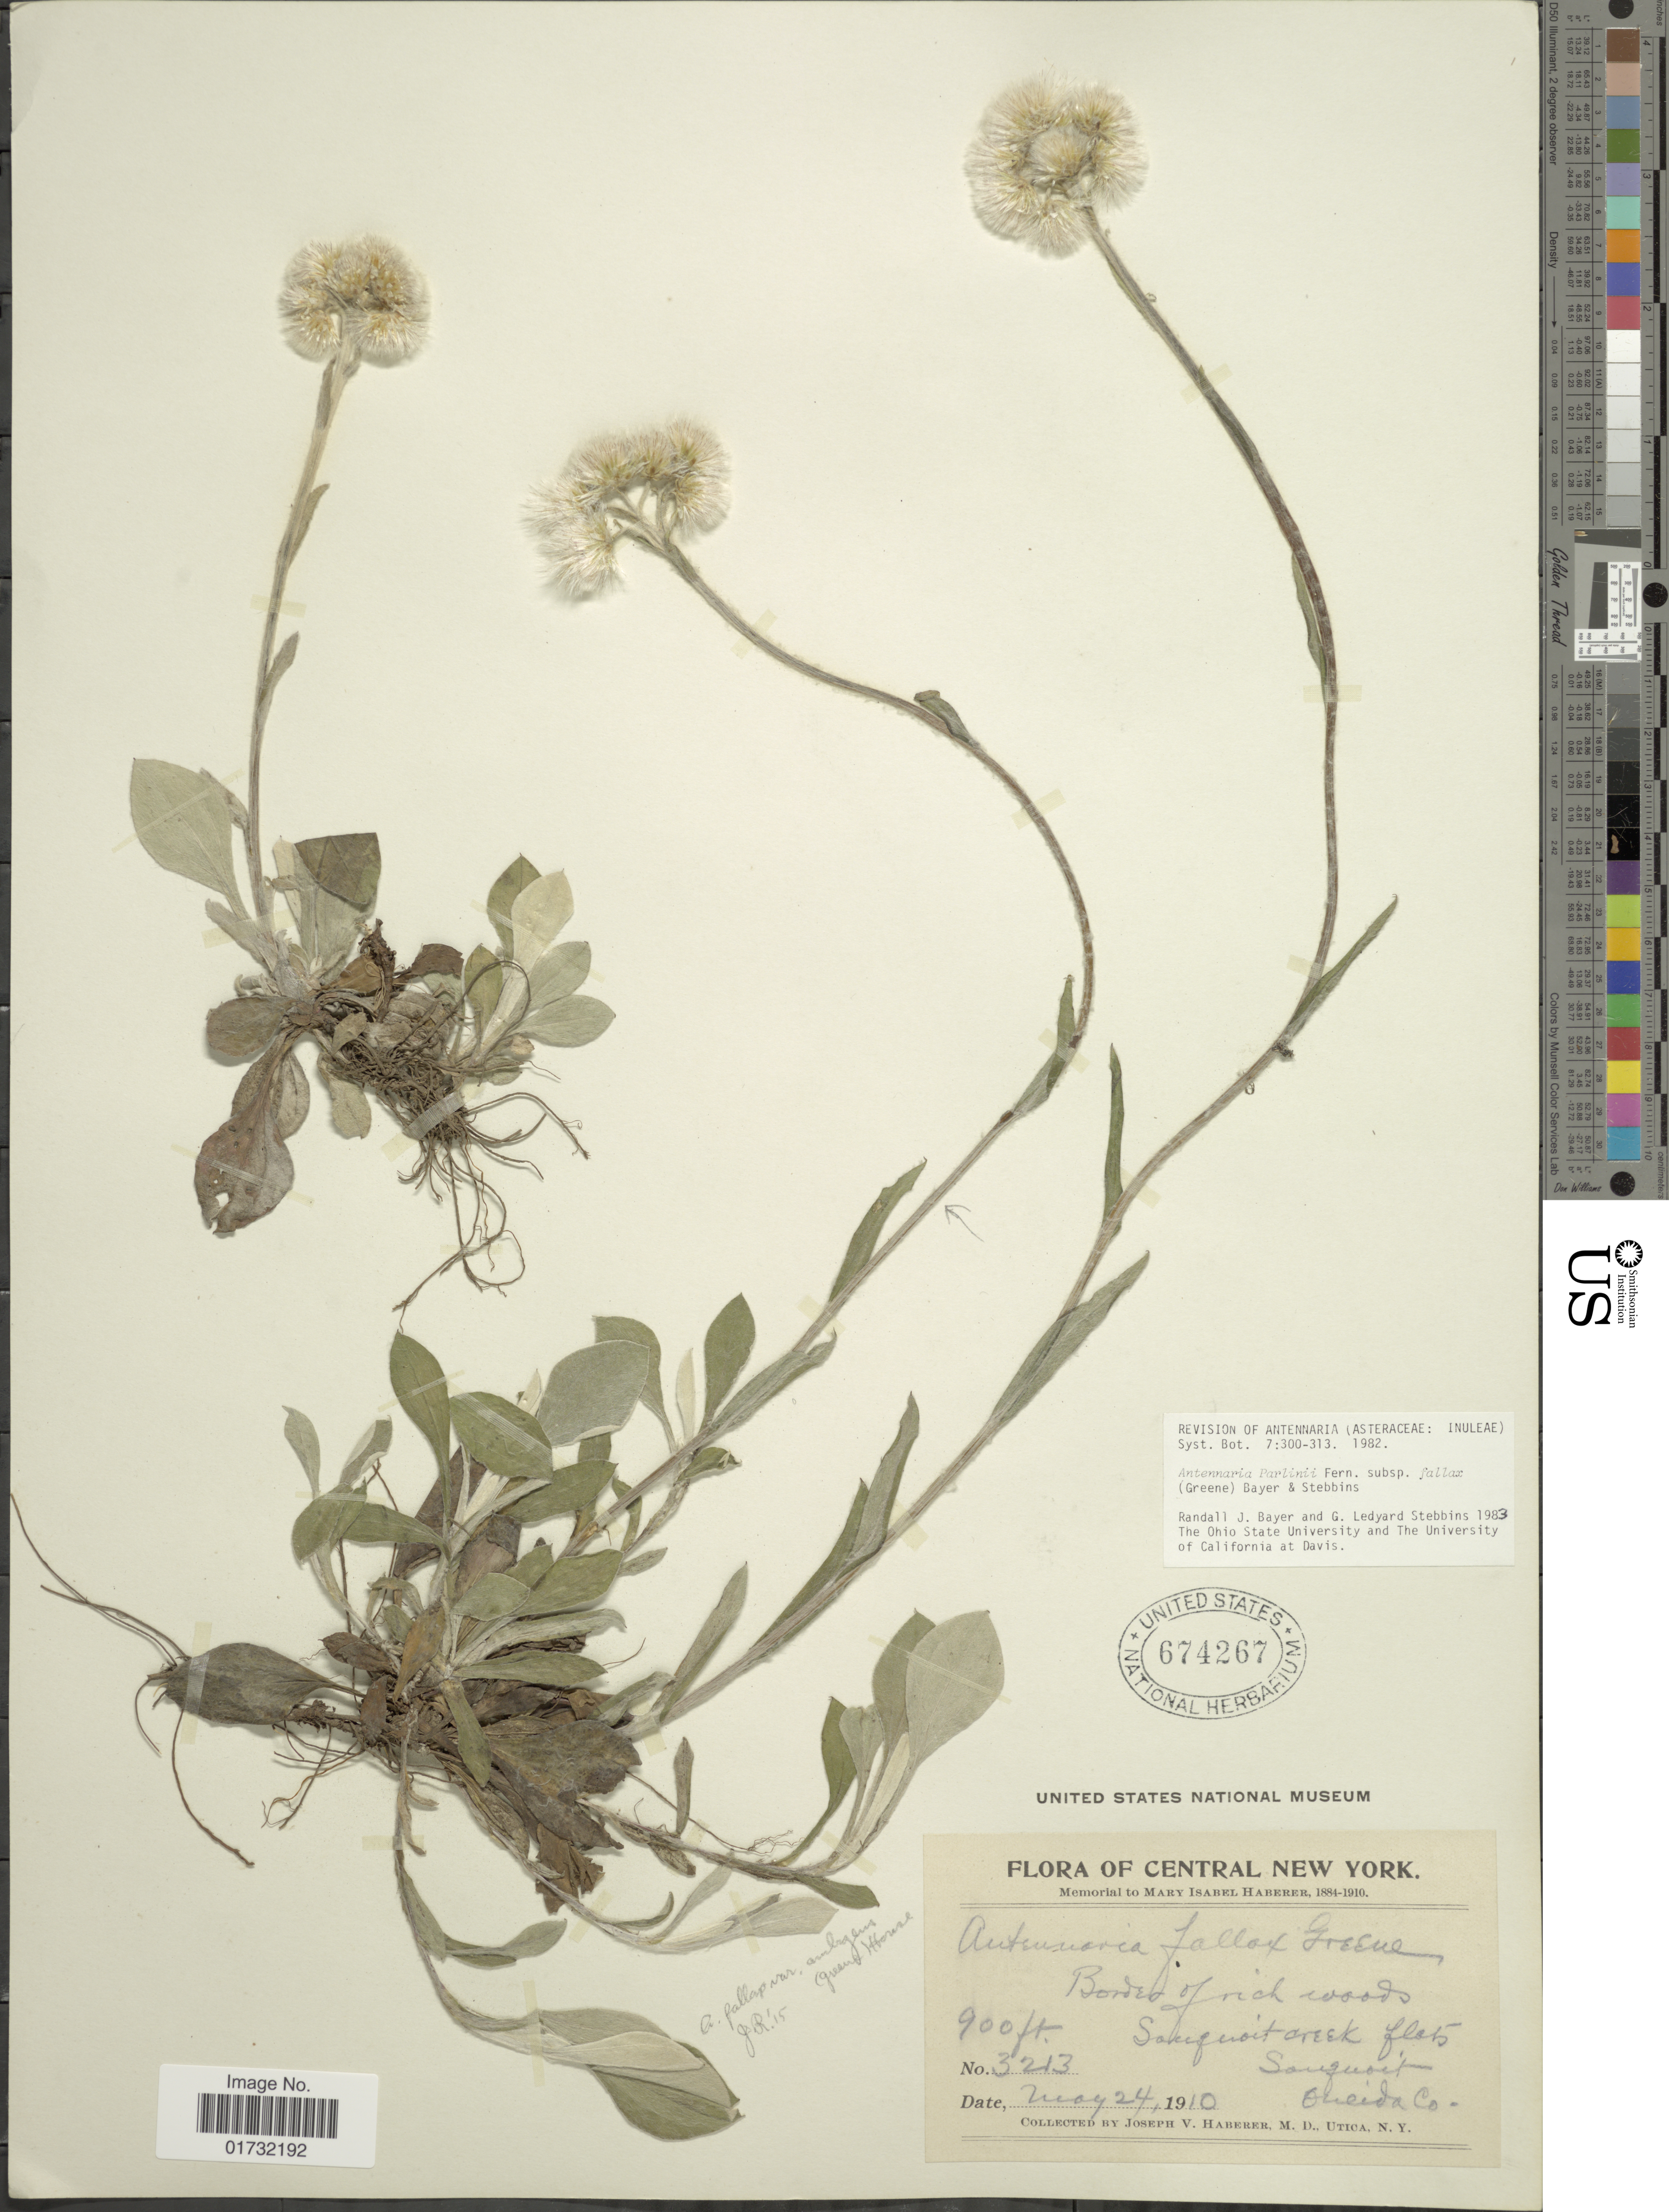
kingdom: Plantae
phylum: Tracheophyta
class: Magnoliopsida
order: Asterales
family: Asteraceae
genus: Antennaria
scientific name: Antennaria parlinii subsp. fallax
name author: (Greene) R.J. Bayer & Stebbins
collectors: J. V. Haberer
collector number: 3213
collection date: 1910-05-24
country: United States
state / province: New York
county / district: Oneida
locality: Central New York. Sangnort Creek flats. Sauquot Oneida Co.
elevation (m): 274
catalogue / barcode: US 674267